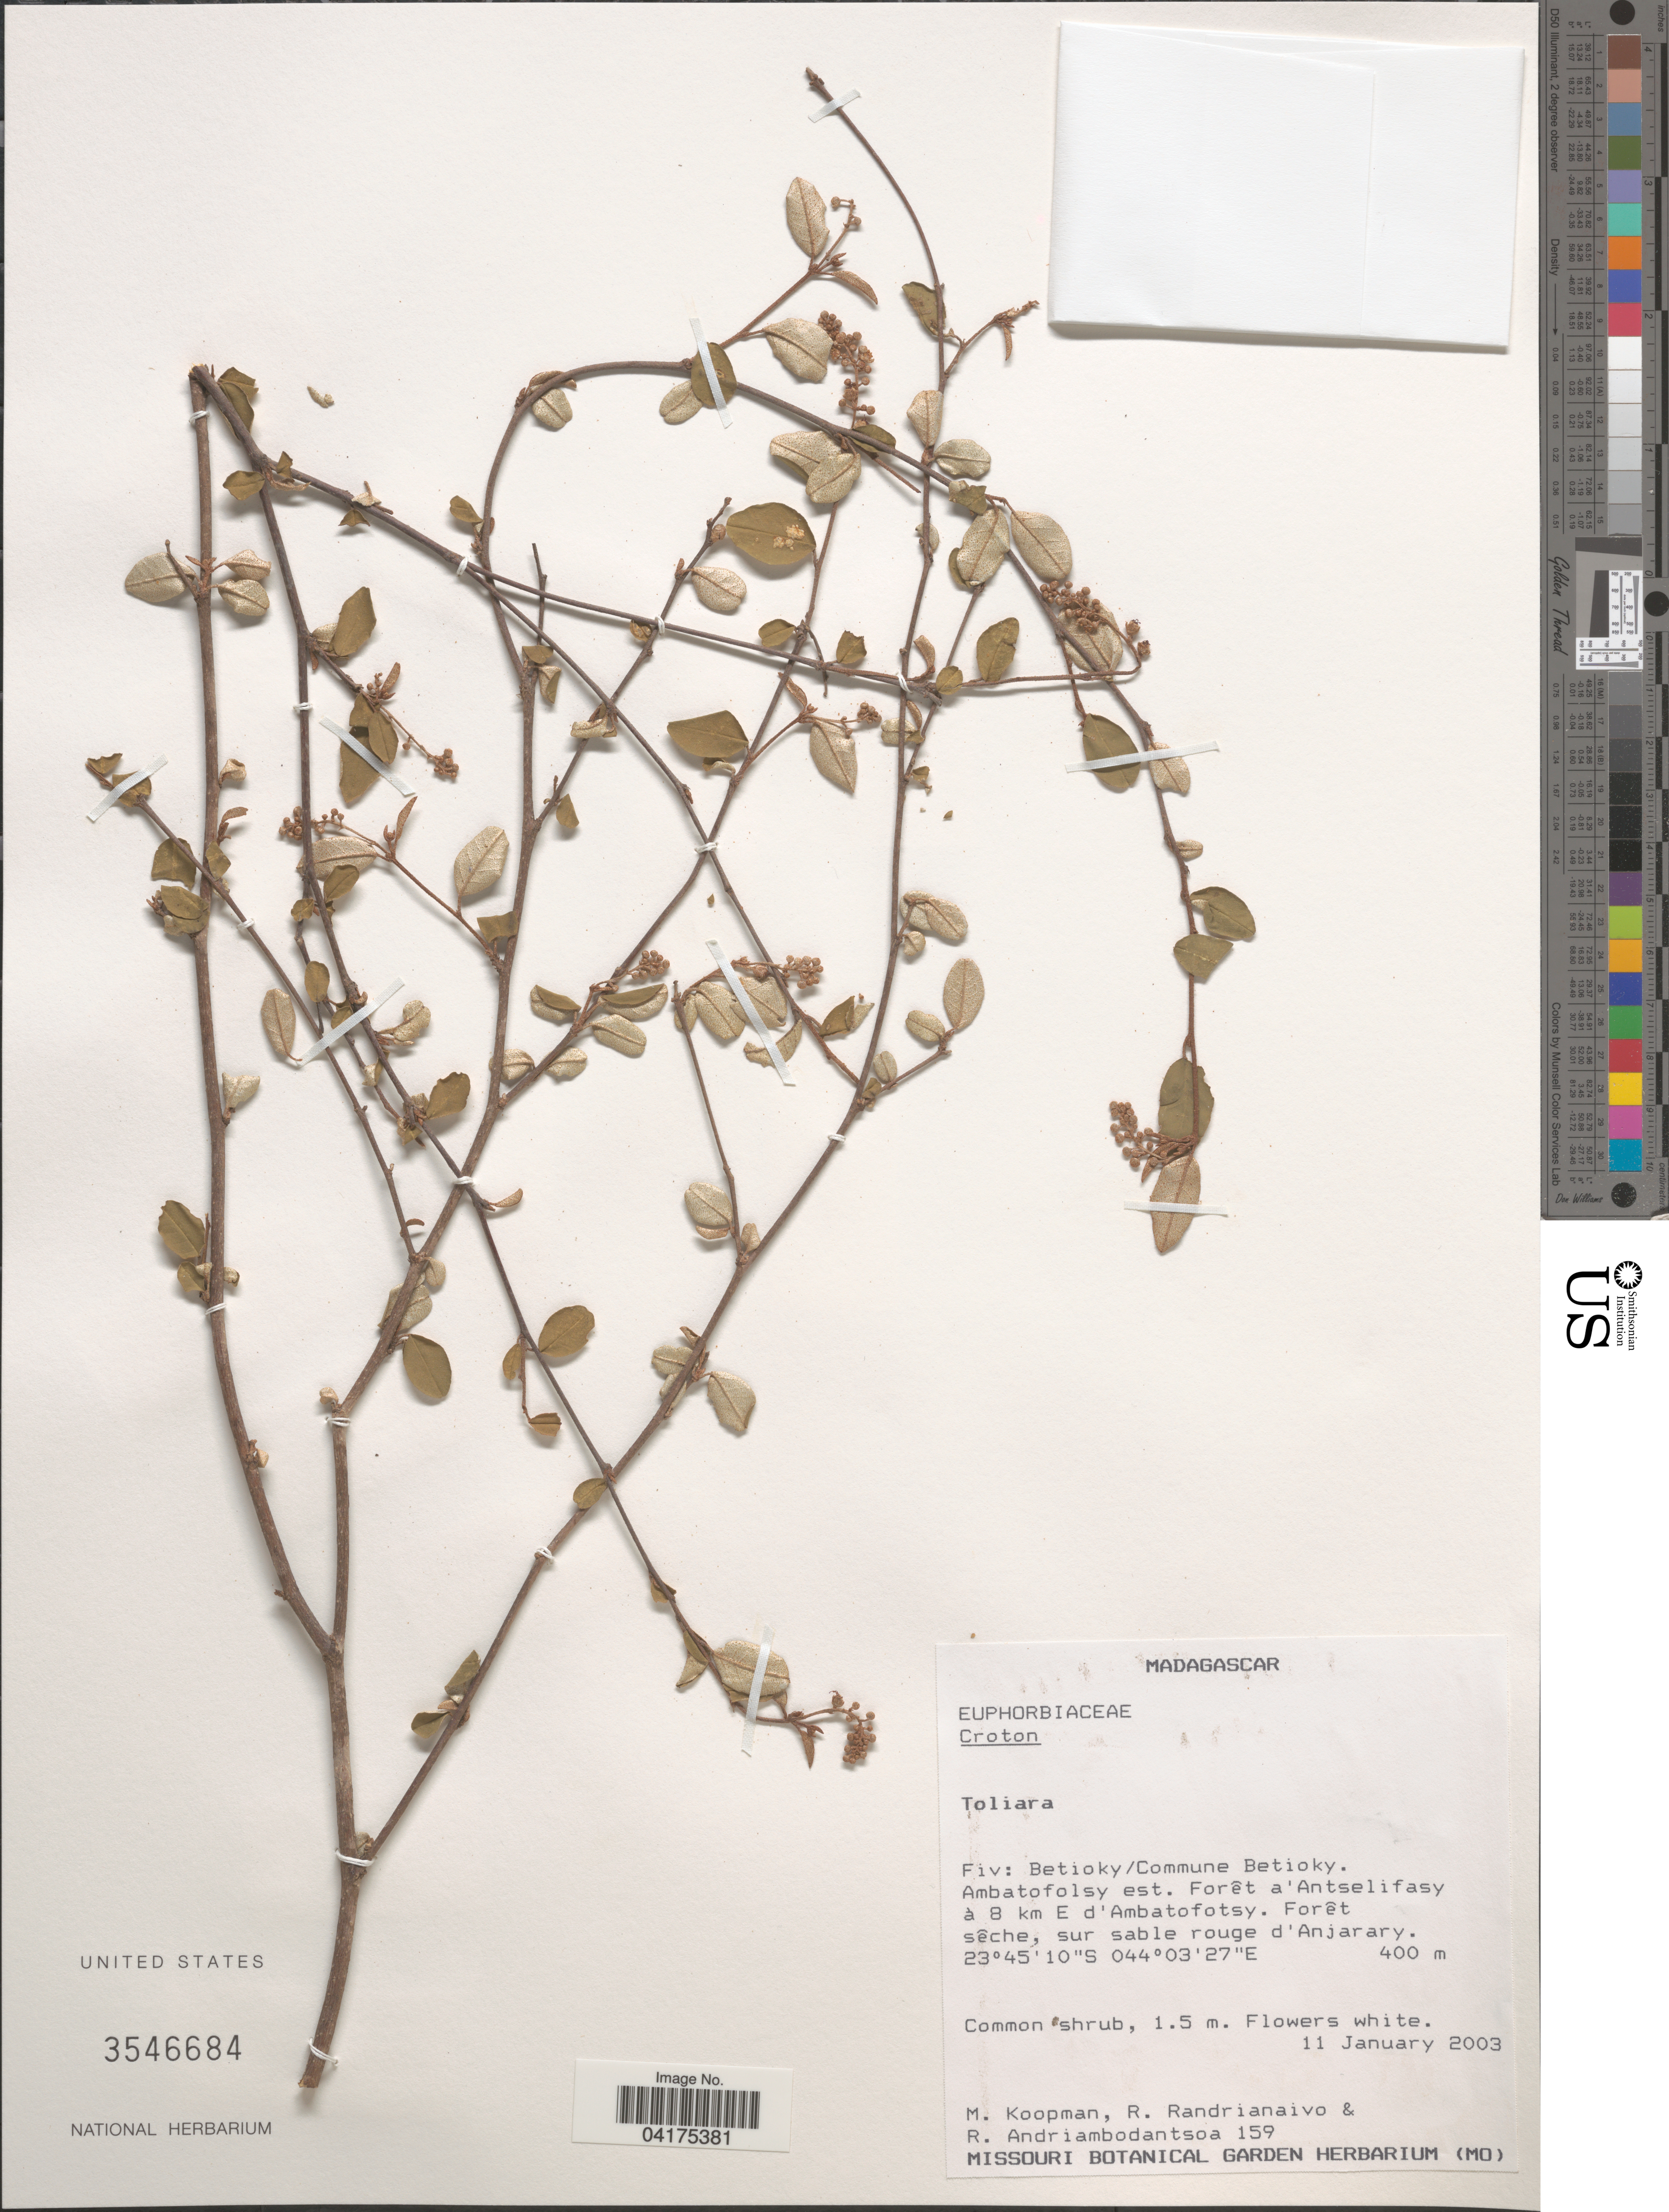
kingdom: Plantae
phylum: Tracheophyta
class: Magnoliopsida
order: Malpighiales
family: Euphorbiaceae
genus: Croton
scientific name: Croton sp.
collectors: M. M. Koopman, R. Randrianaivo & R. Andriambodantsoa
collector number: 159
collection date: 2003-01-11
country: Madagascar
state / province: Atsimo-Andrefana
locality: Fiv: Betioky/Commune Betioky. Ambatofolsy est. Forêt a'Antselifasy à 8 km E d'Ambatofotsy. Forêt sêche, sur sable rouge d'Anjarary.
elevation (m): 400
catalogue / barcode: US 3546684